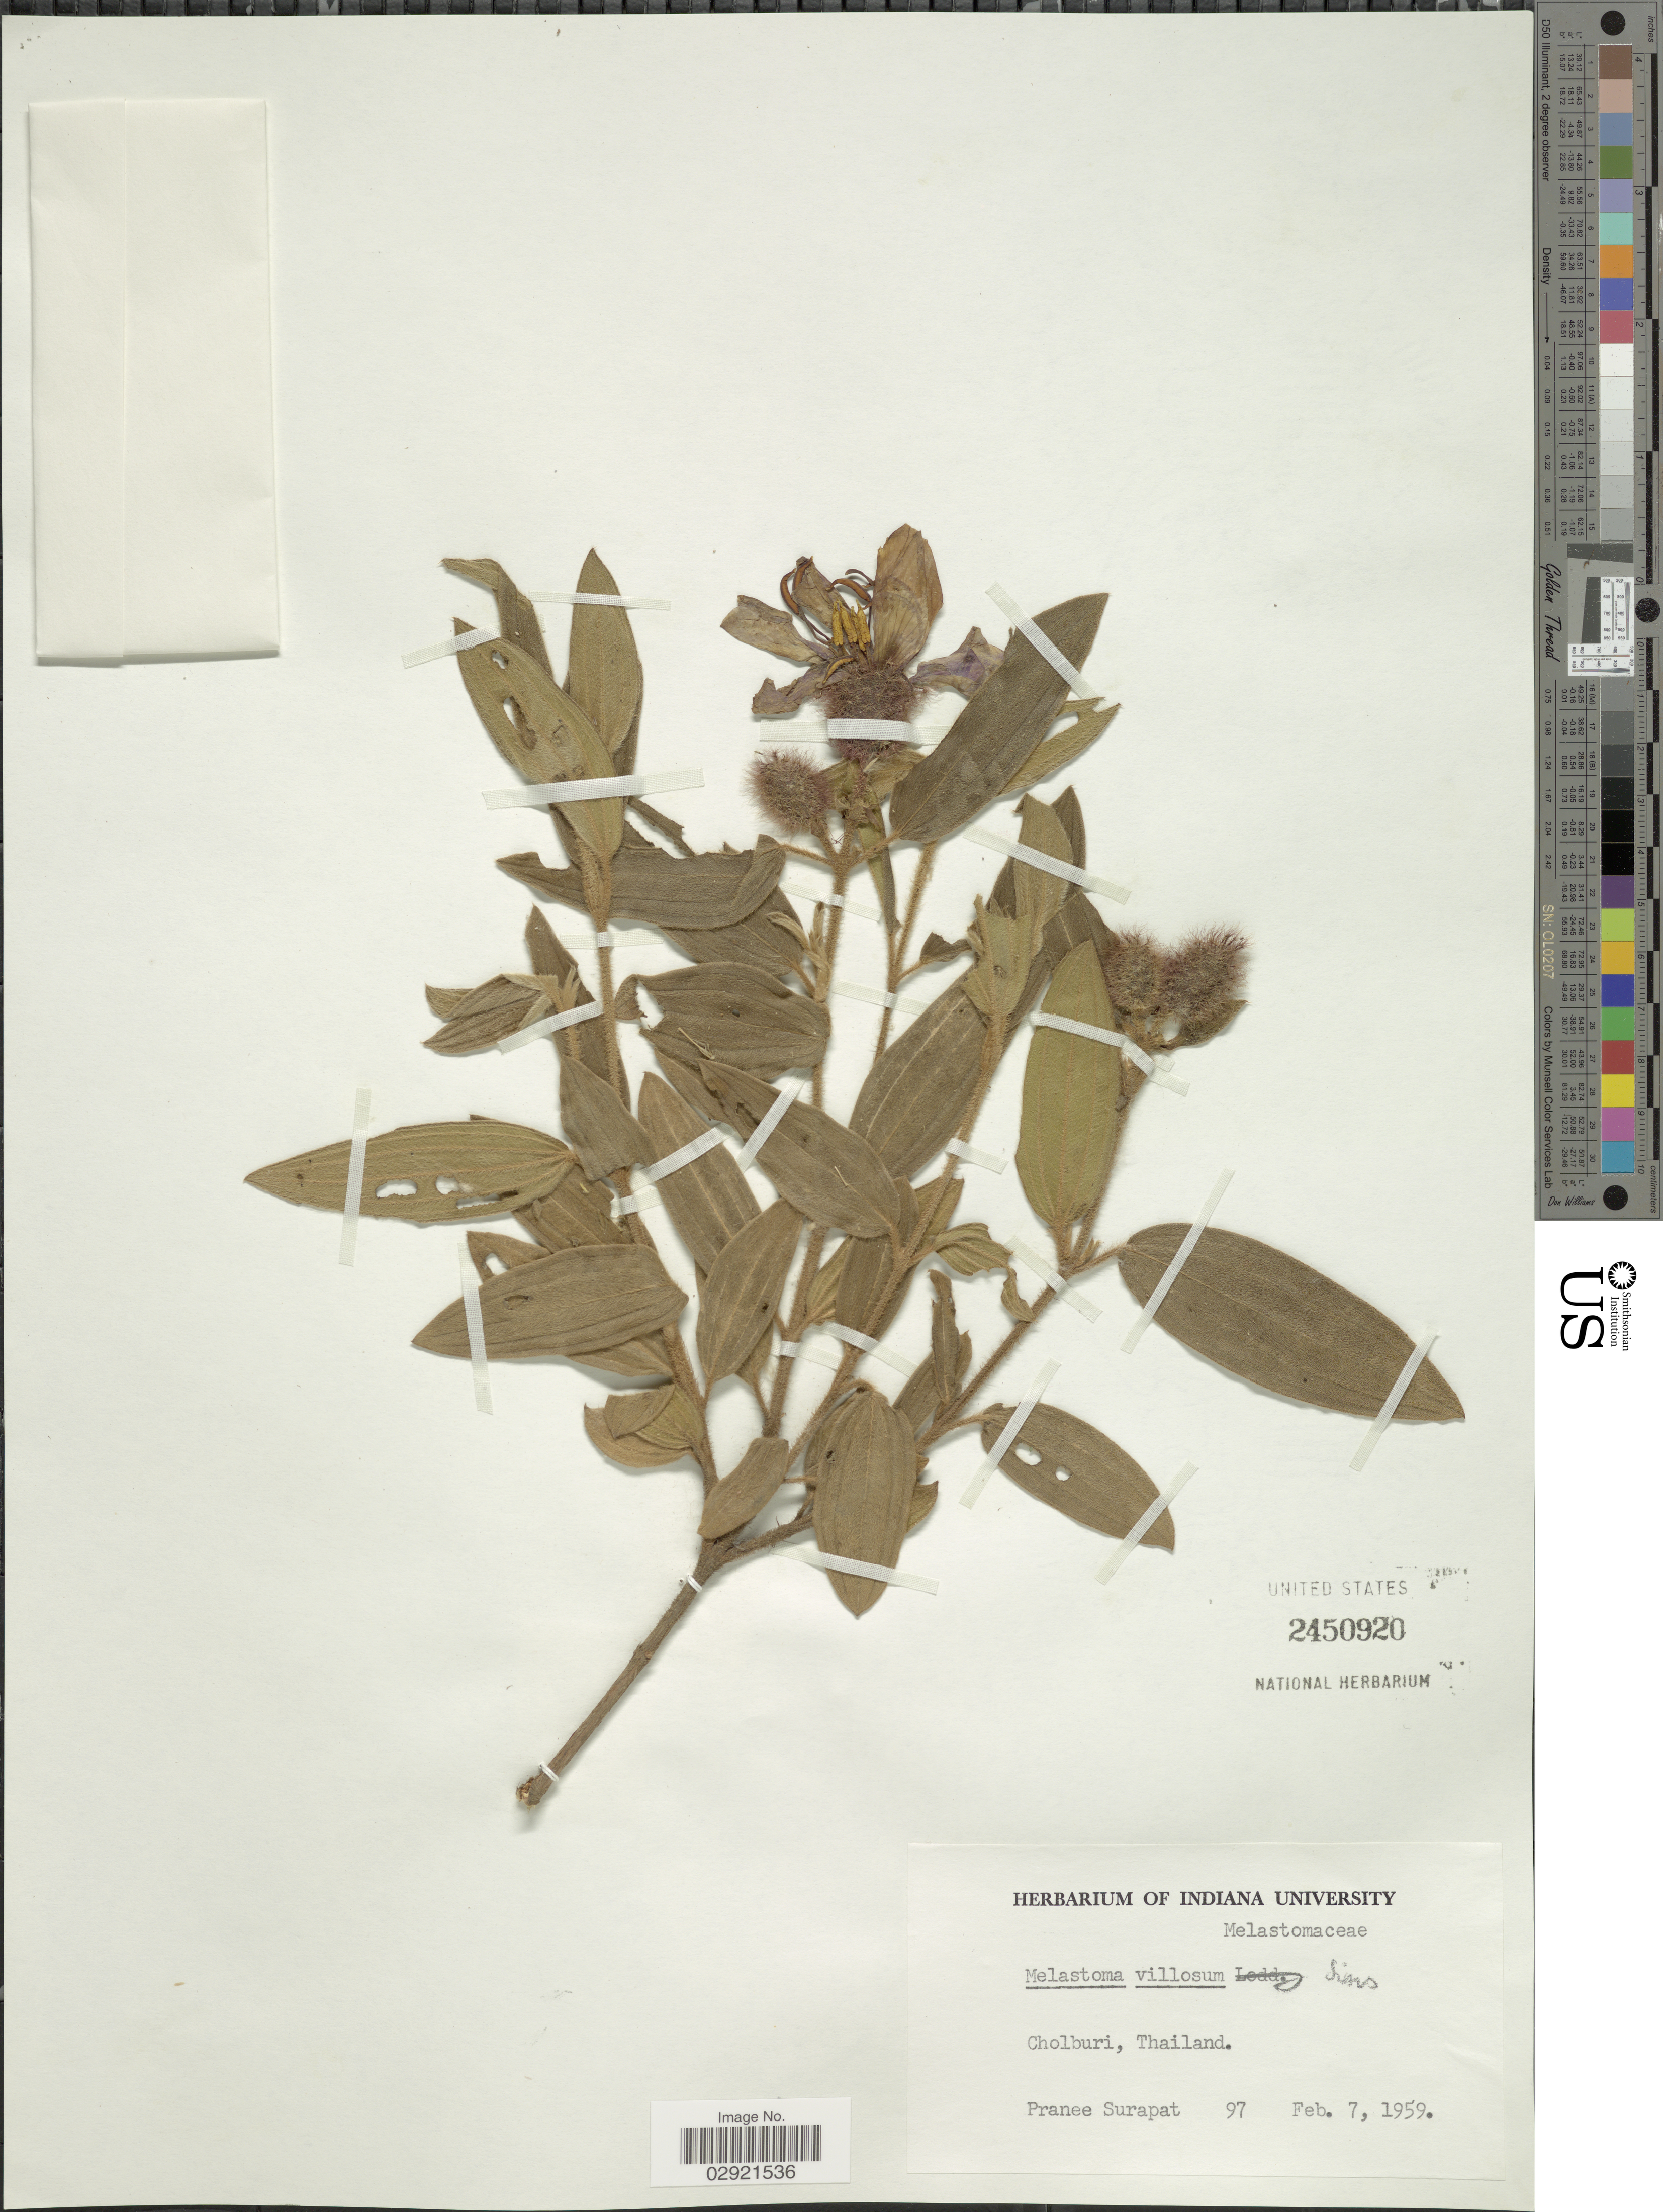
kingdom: Plantae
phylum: Tracheophyta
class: Magnoliopsida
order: Myrtales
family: Melastomataceae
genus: Melastoma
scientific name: Melastoma saigonense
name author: (Kuntze) Merr.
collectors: P. Surapat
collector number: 97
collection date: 1959-02-07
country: Thailand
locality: Cholburi.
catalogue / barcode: US 2450920